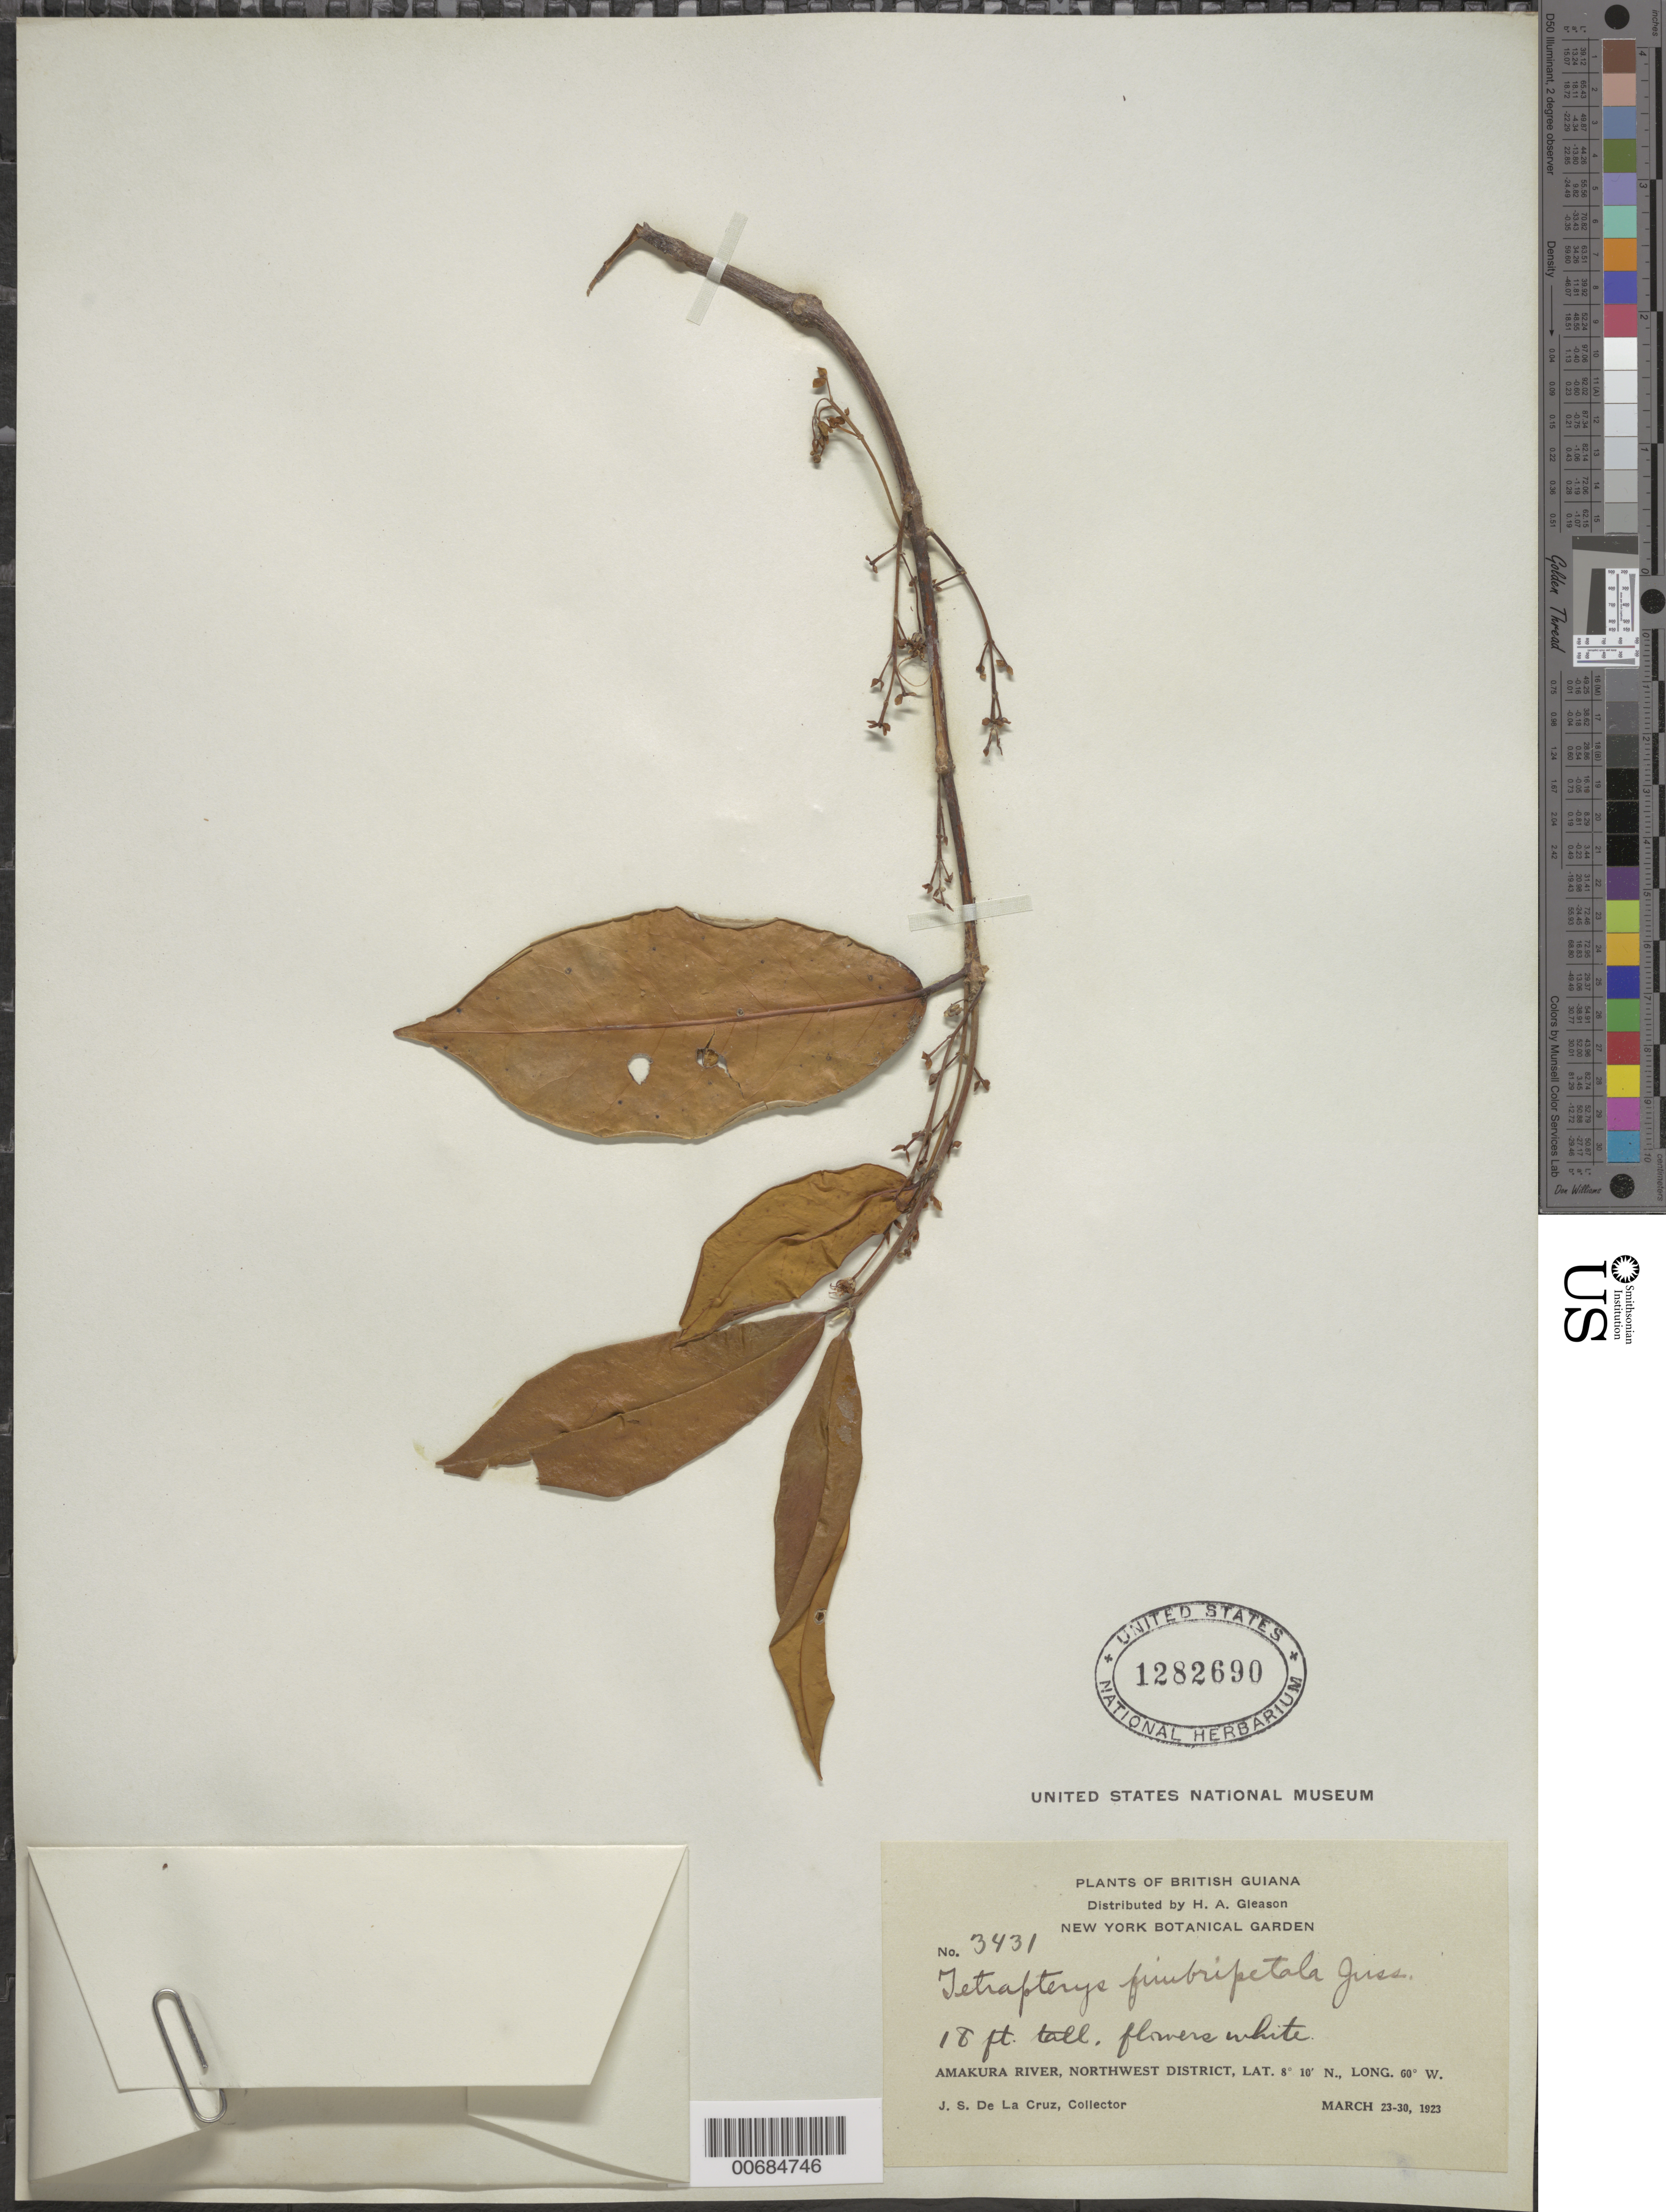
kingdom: Plantae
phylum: Tracheophyta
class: Magnoliopsida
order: Malpighiales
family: Malpighiaceae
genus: Glicophyllum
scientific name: Glicophyllum fimbripetalum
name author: (A. Juss.) R.F. Almeida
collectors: J. S. de la Cruz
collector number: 3431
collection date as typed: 23-Mar-23 to 30-Mar-23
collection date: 1923-03-23/1923-03-30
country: Guyana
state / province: Barima-Waini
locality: Amakura R., NW District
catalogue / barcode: US 1282690